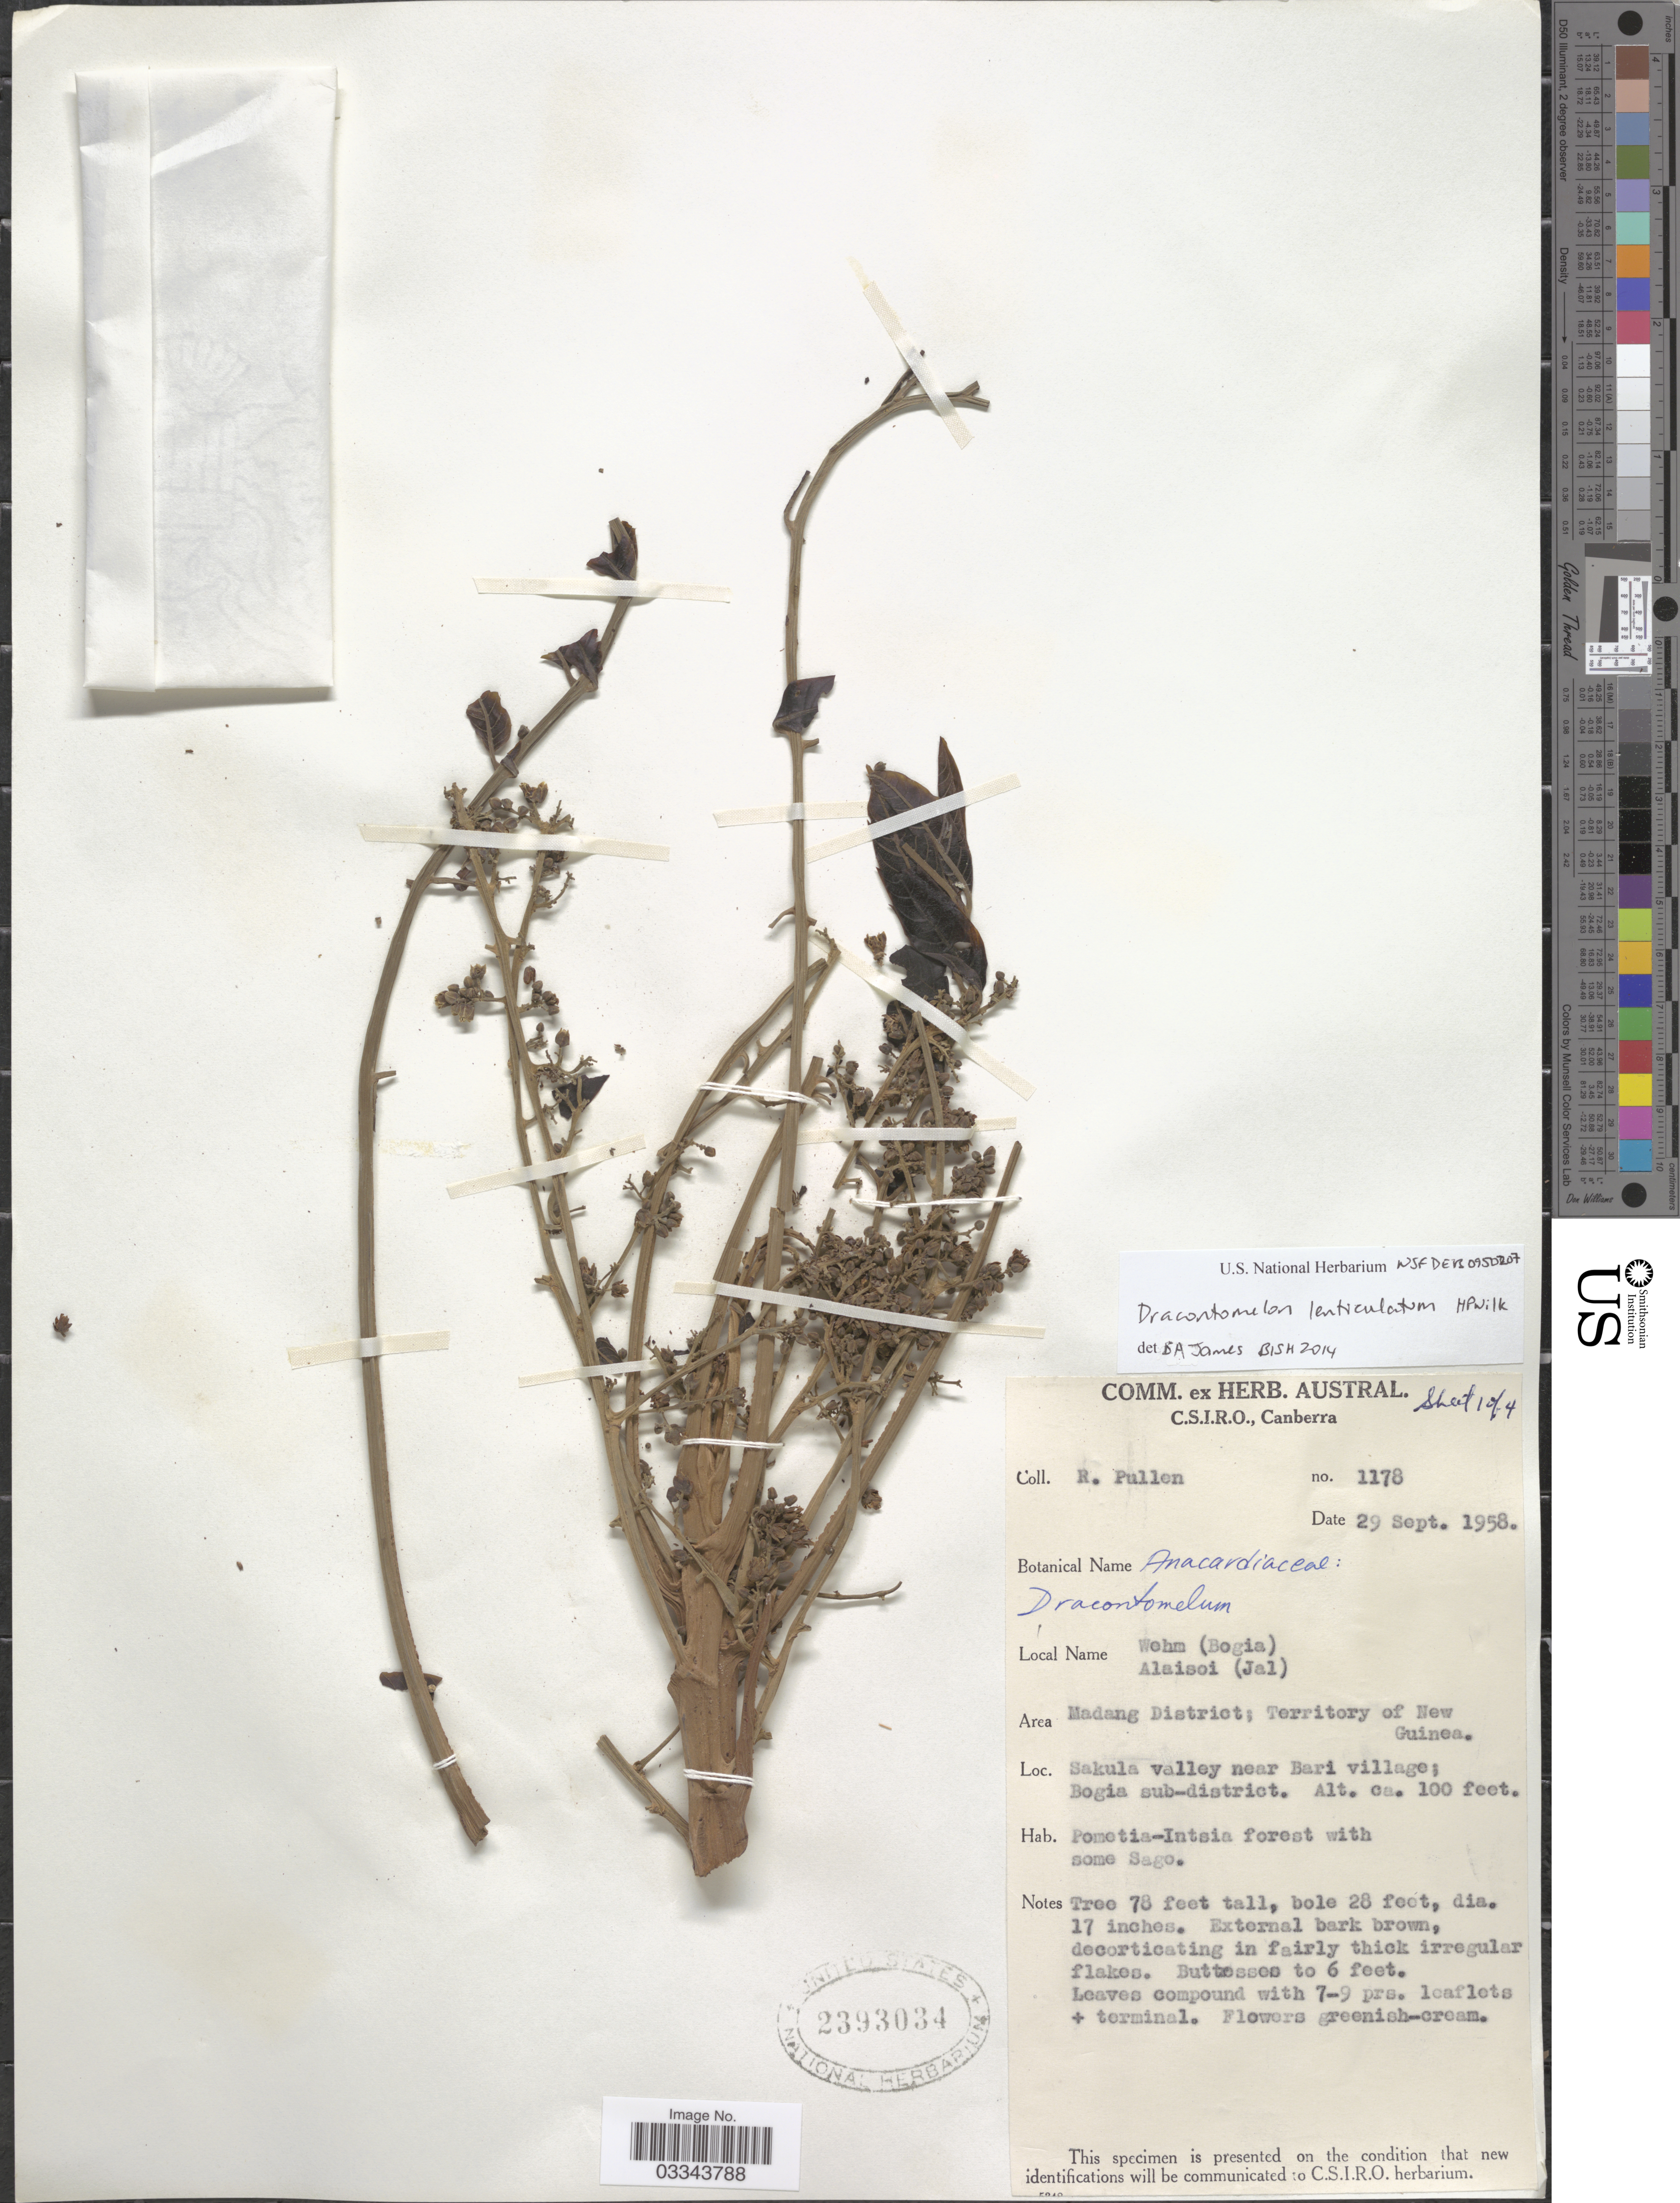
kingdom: Plantae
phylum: Tracheophyta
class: Magnoliopsida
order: Sapindales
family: Anacardiaceae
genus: Dracontomelon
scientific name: Dracontomelon lenticulatum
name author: H.P. Wilk.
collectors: R. Pullen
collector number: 1178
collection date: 1958-09-29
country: Papua New Guinea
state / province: Madang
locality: Area Madang District; Territory of New Guinea. Sakula valley near Bari village; Bogia sub-district.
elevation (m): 30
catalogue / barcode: US 2393034